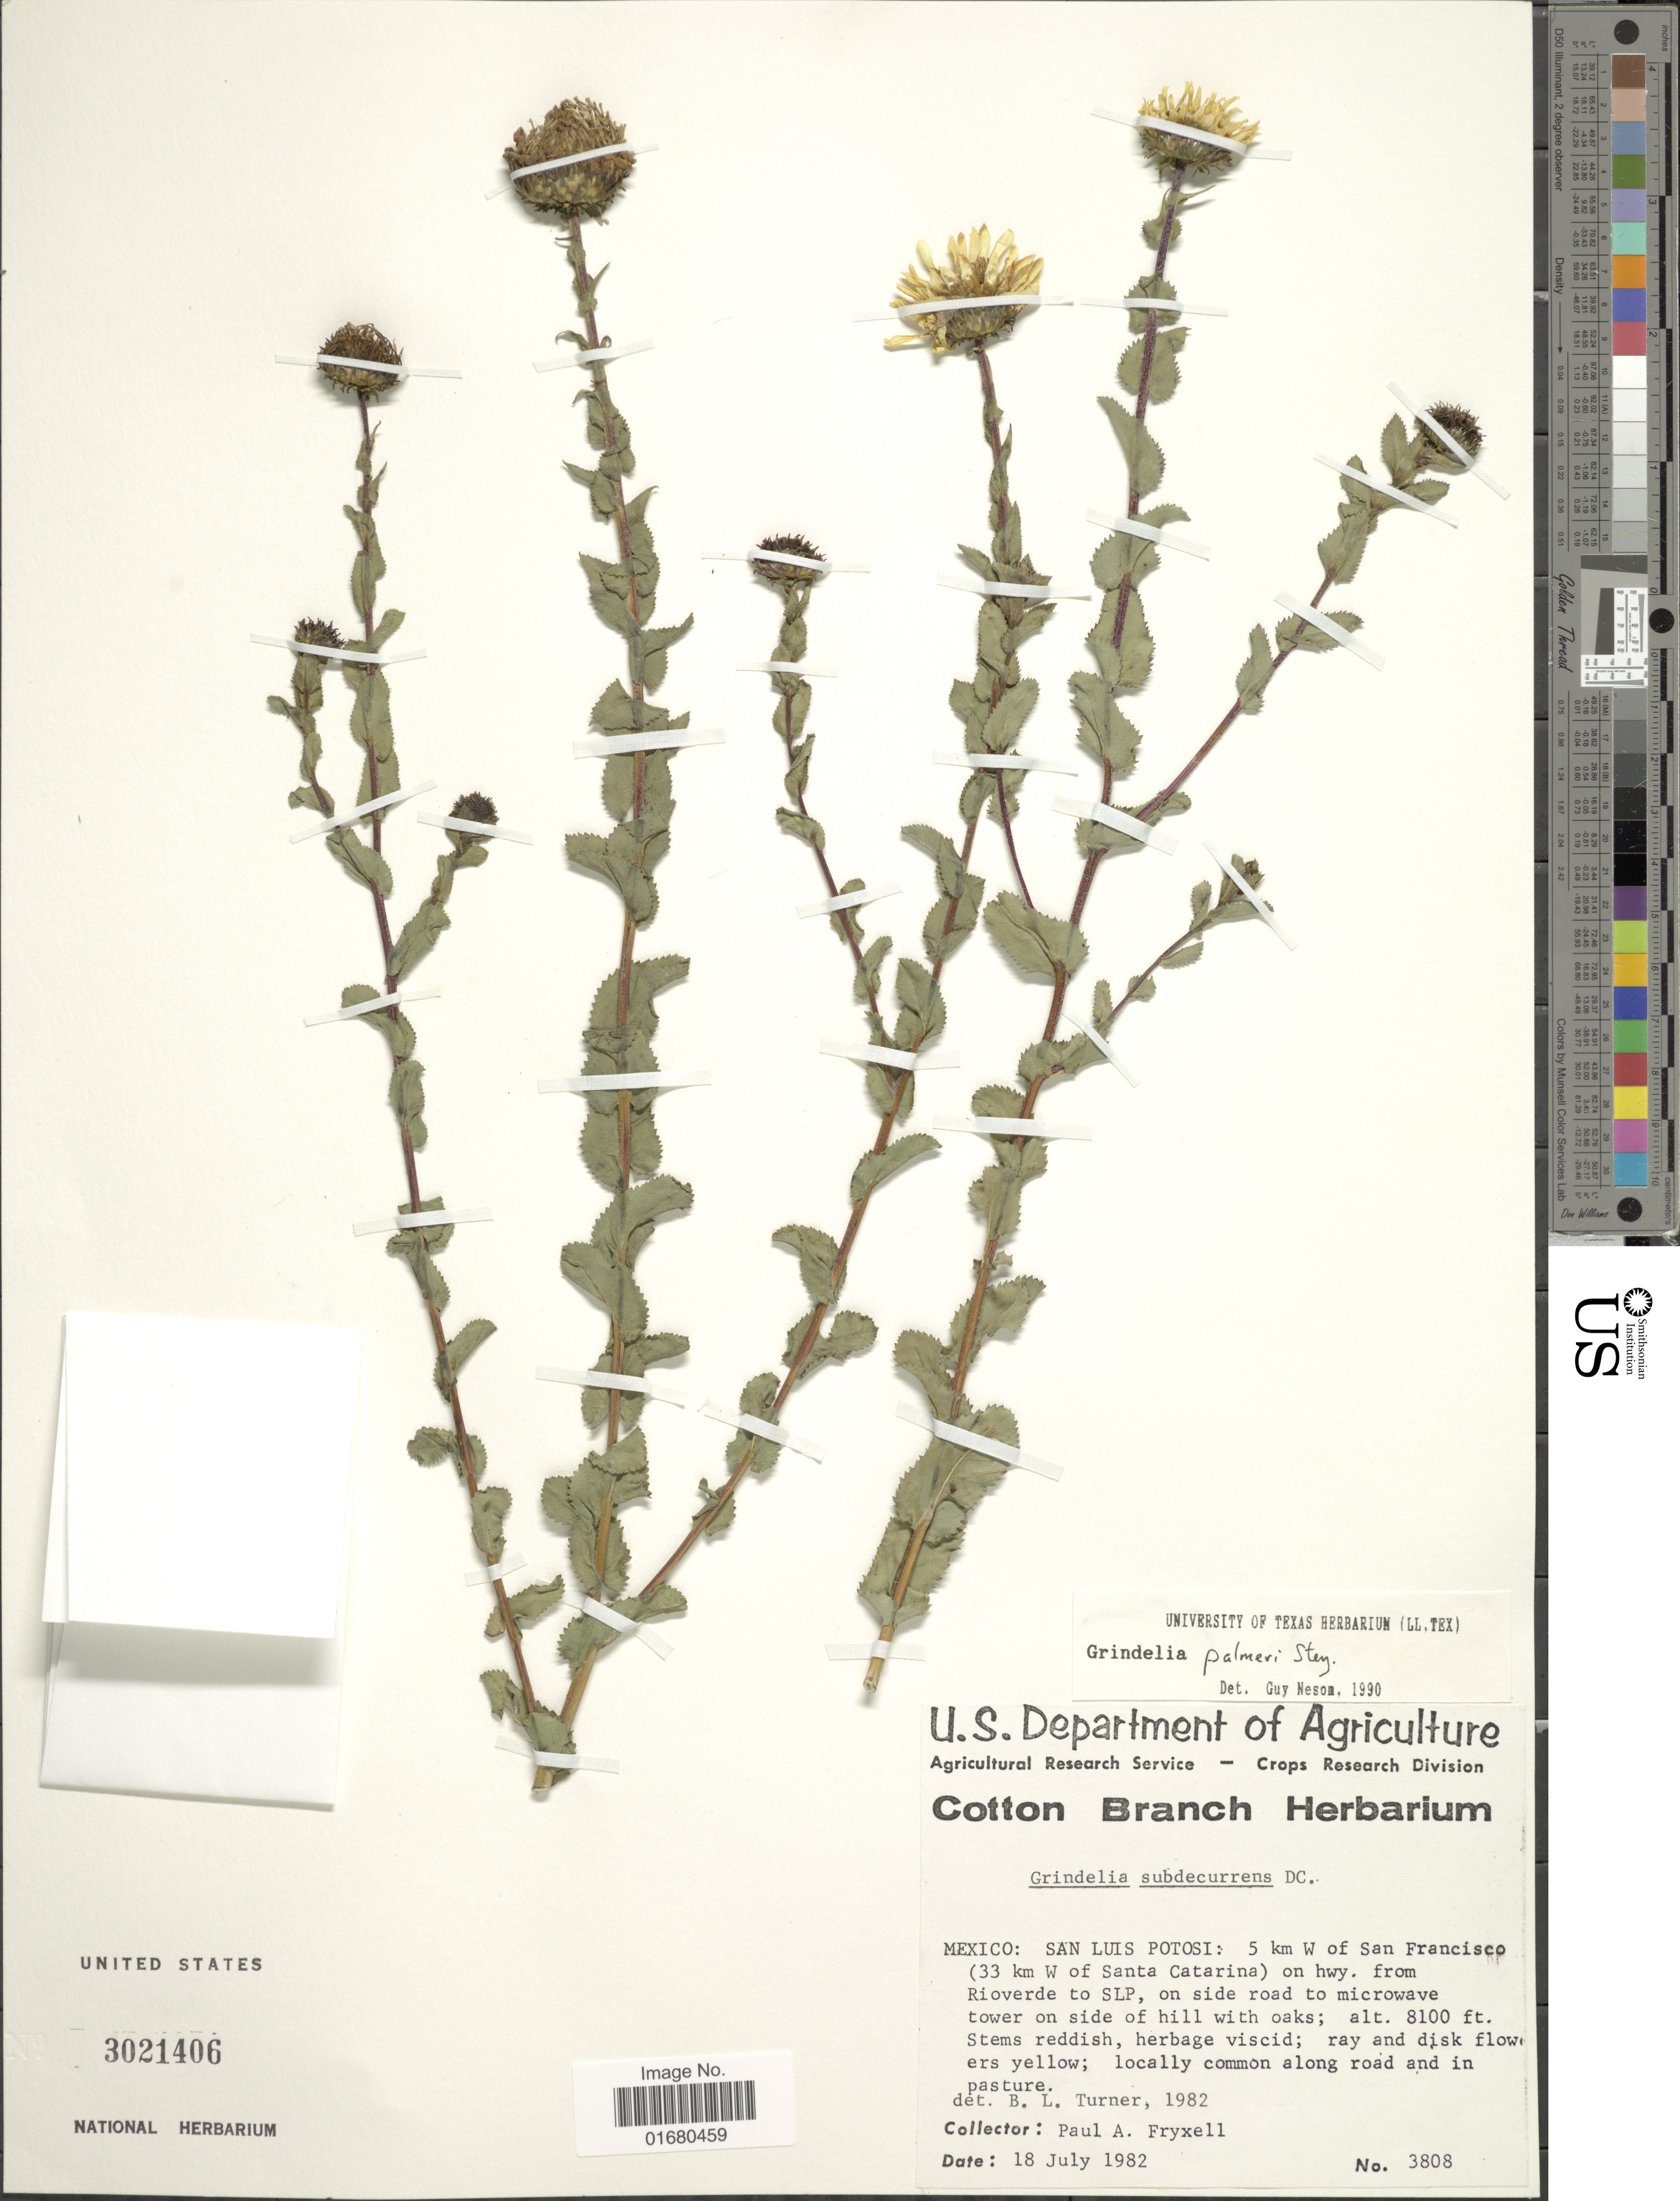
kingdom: Plantae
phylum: Tracheophyta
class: Magnoliopsida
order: Asterales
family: Asteraceae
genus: Grindelia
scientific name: Grindelia palmeri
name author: Steyerm.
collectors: P. A. Fryxell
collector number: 3808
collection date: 1982-07-18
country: Mexico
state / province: San Luis Potosí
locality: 5 m W of San Francisco (33 km W of Santa Catarina) on hwy. from Rioverde to SLP, on side road to microwave tower on side of hill with oaks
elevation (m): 2469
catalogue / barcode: US 3021406